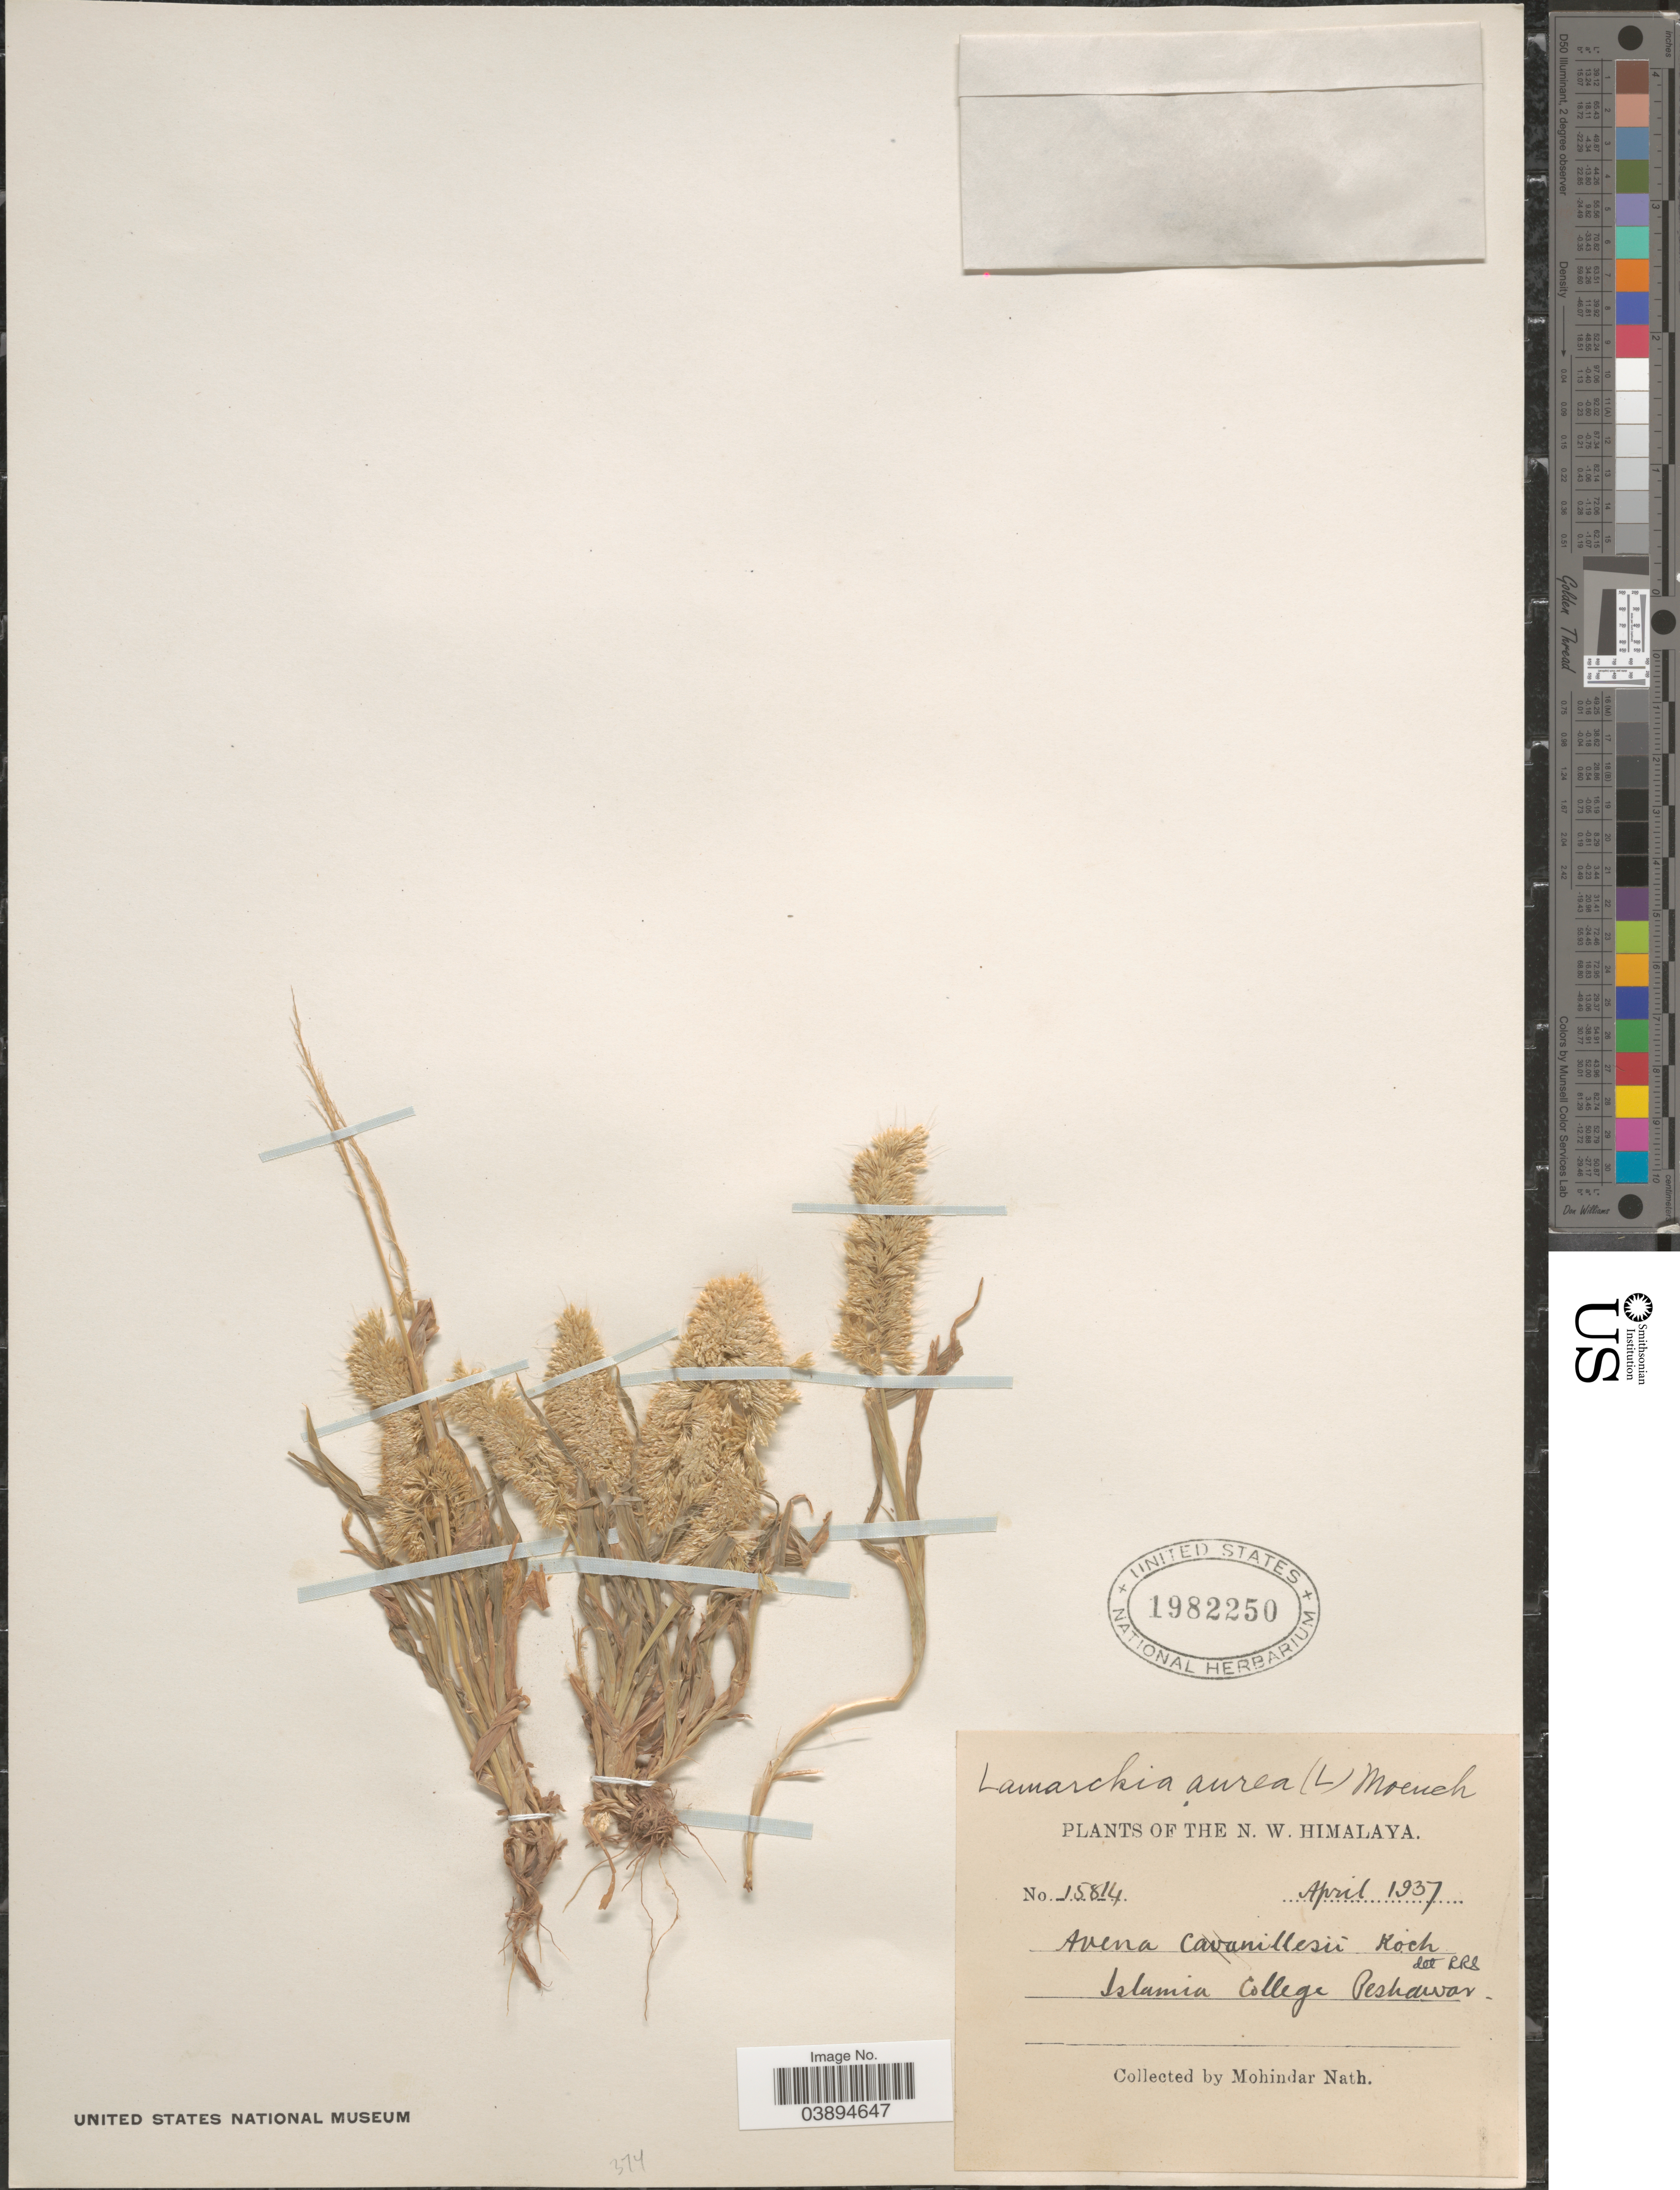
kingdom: Plantae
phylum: Tracheophyta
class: Liliopsida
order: Poales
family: Poaceae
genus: Lamarckia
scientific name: Lamarckia aurea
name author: (L.) Moench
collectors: M. Nath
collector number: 15814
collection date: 1937-04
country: Pakistan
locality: N. W. Himalaya. Islamia College, Peshawar.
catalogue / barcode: US 1982250